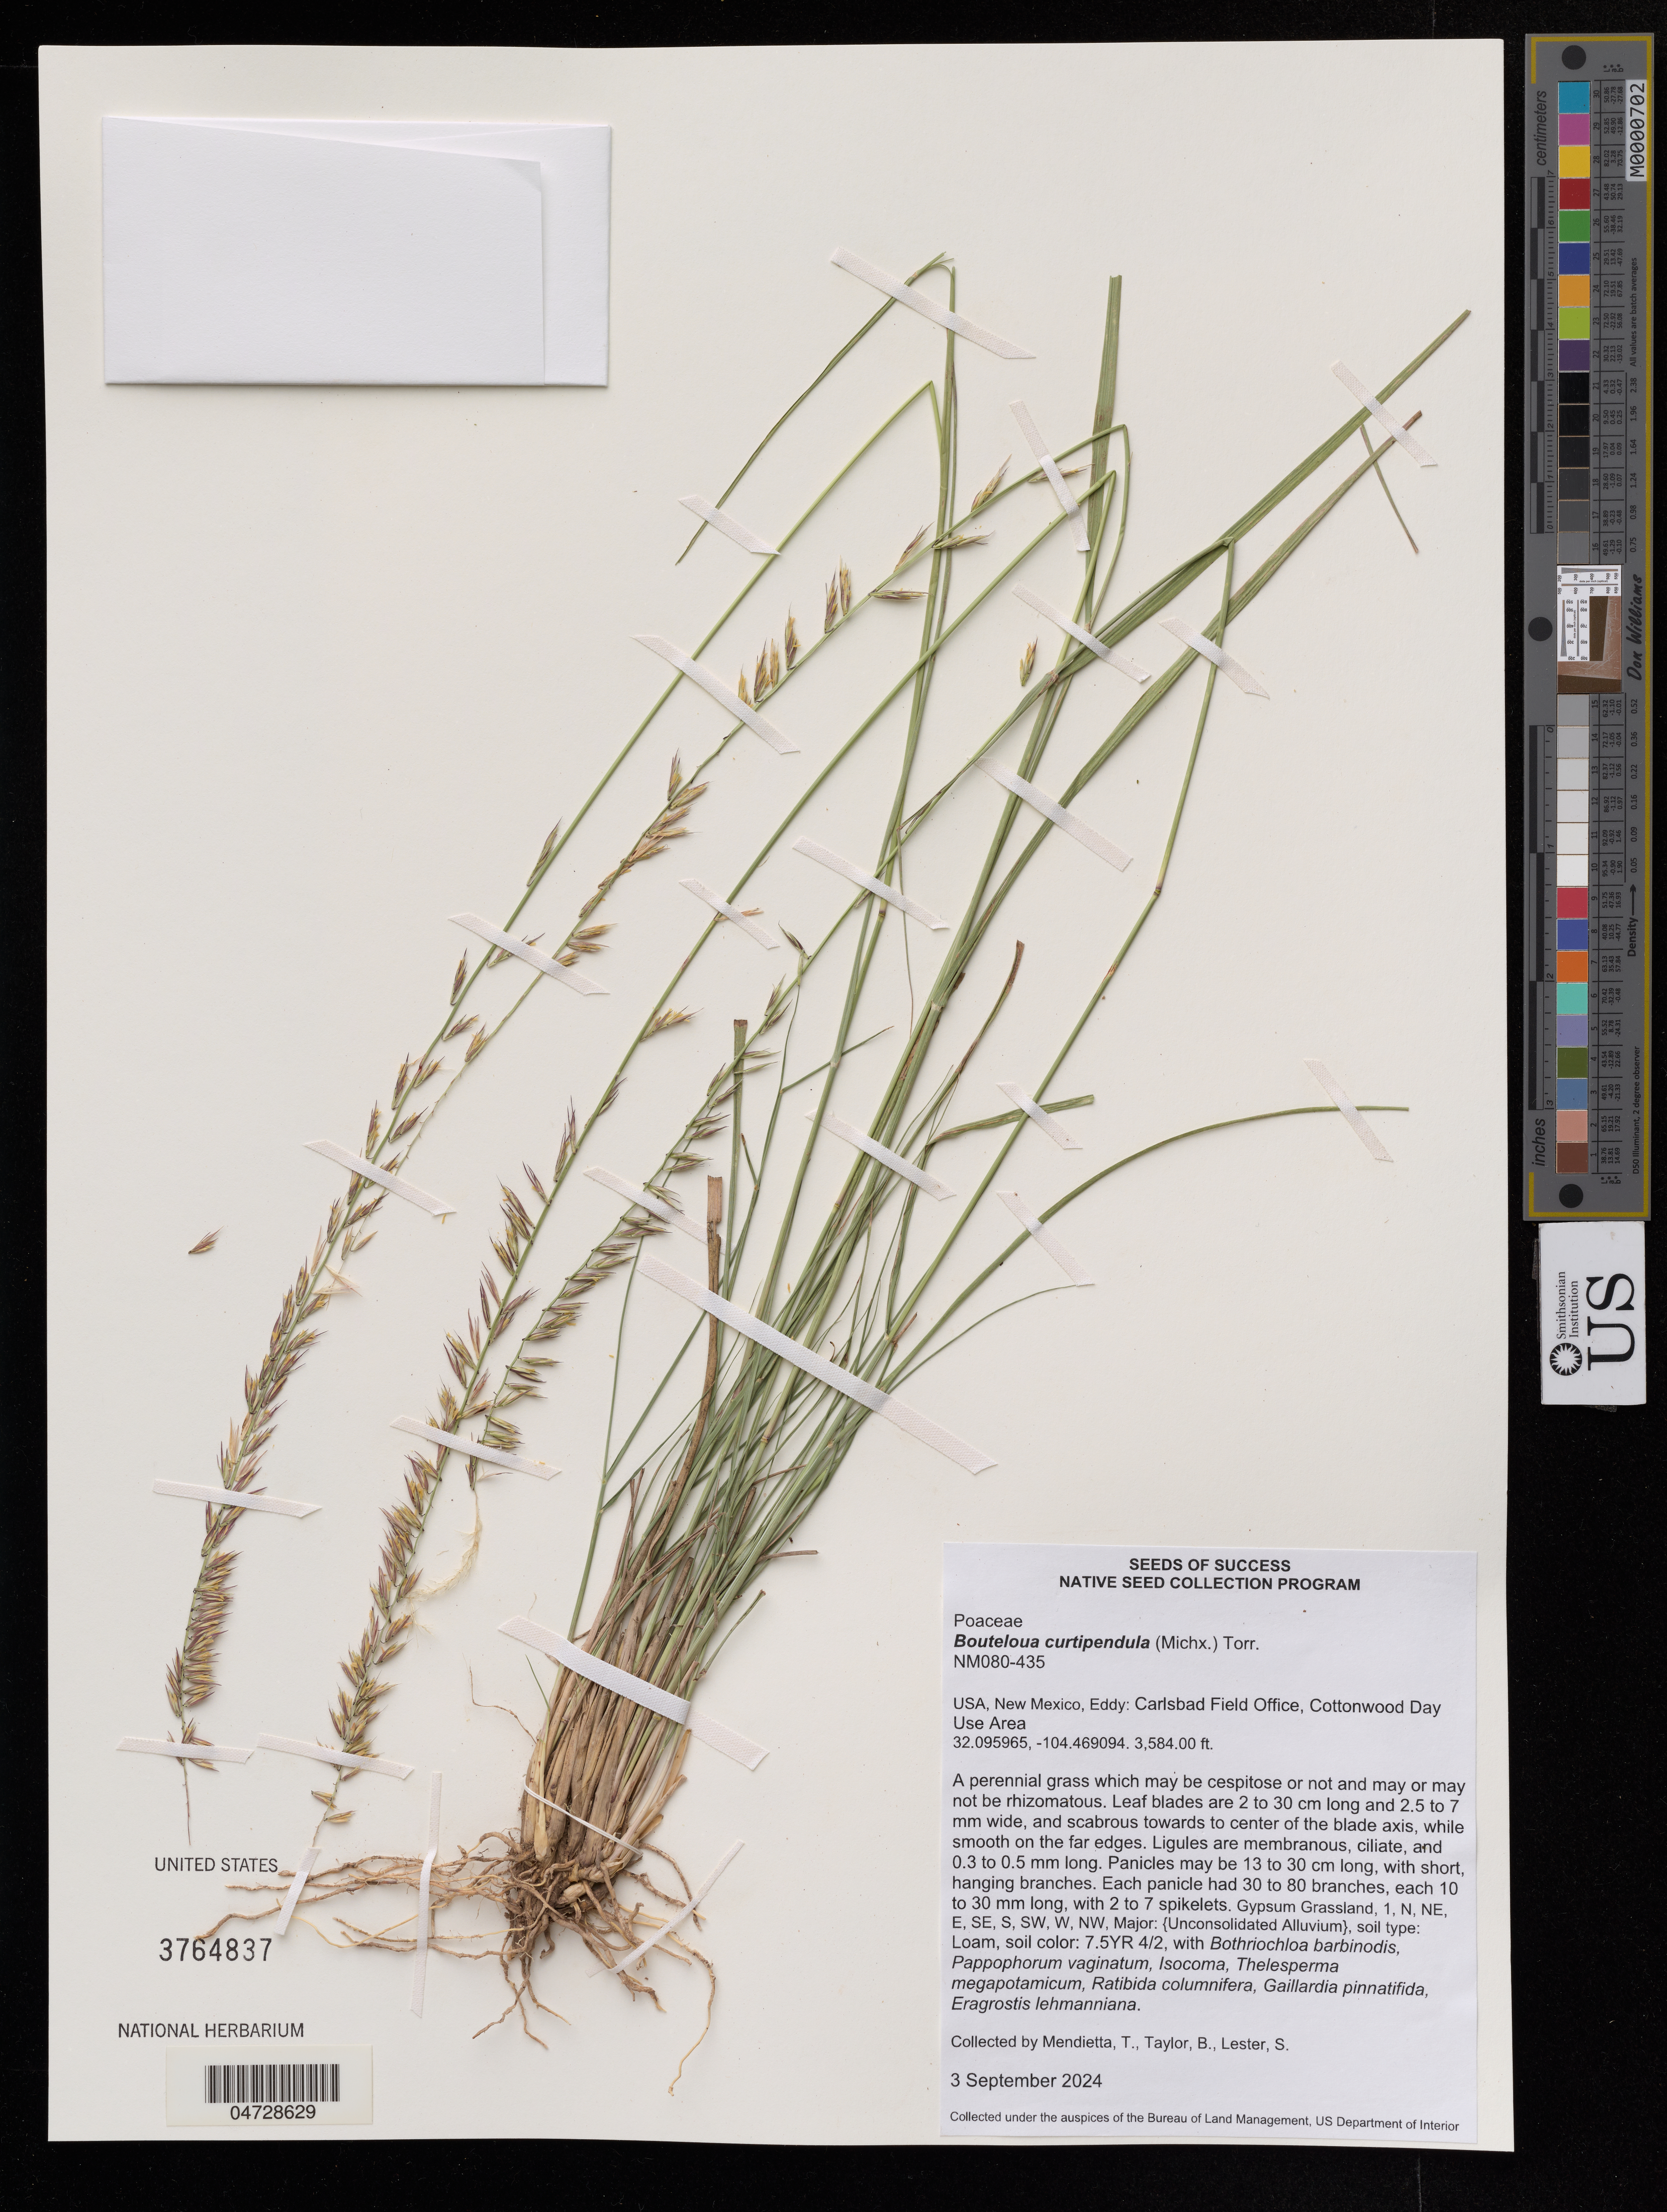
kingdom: Plantae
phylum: Tracheophyta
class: Liliopsida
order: Poales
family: Poaceae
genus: Bouteloua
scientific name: Bouteloua curtipendula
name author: (Michx.) Torr.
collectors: T. Mendietta & B. Taylor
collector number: NM080-435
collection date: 2024-09-03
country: United States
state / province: New Mexico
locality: Eddy: Carlsbad Field Office, Cottonwood Day Use Area.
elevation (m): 1092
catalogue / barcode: US 3764837